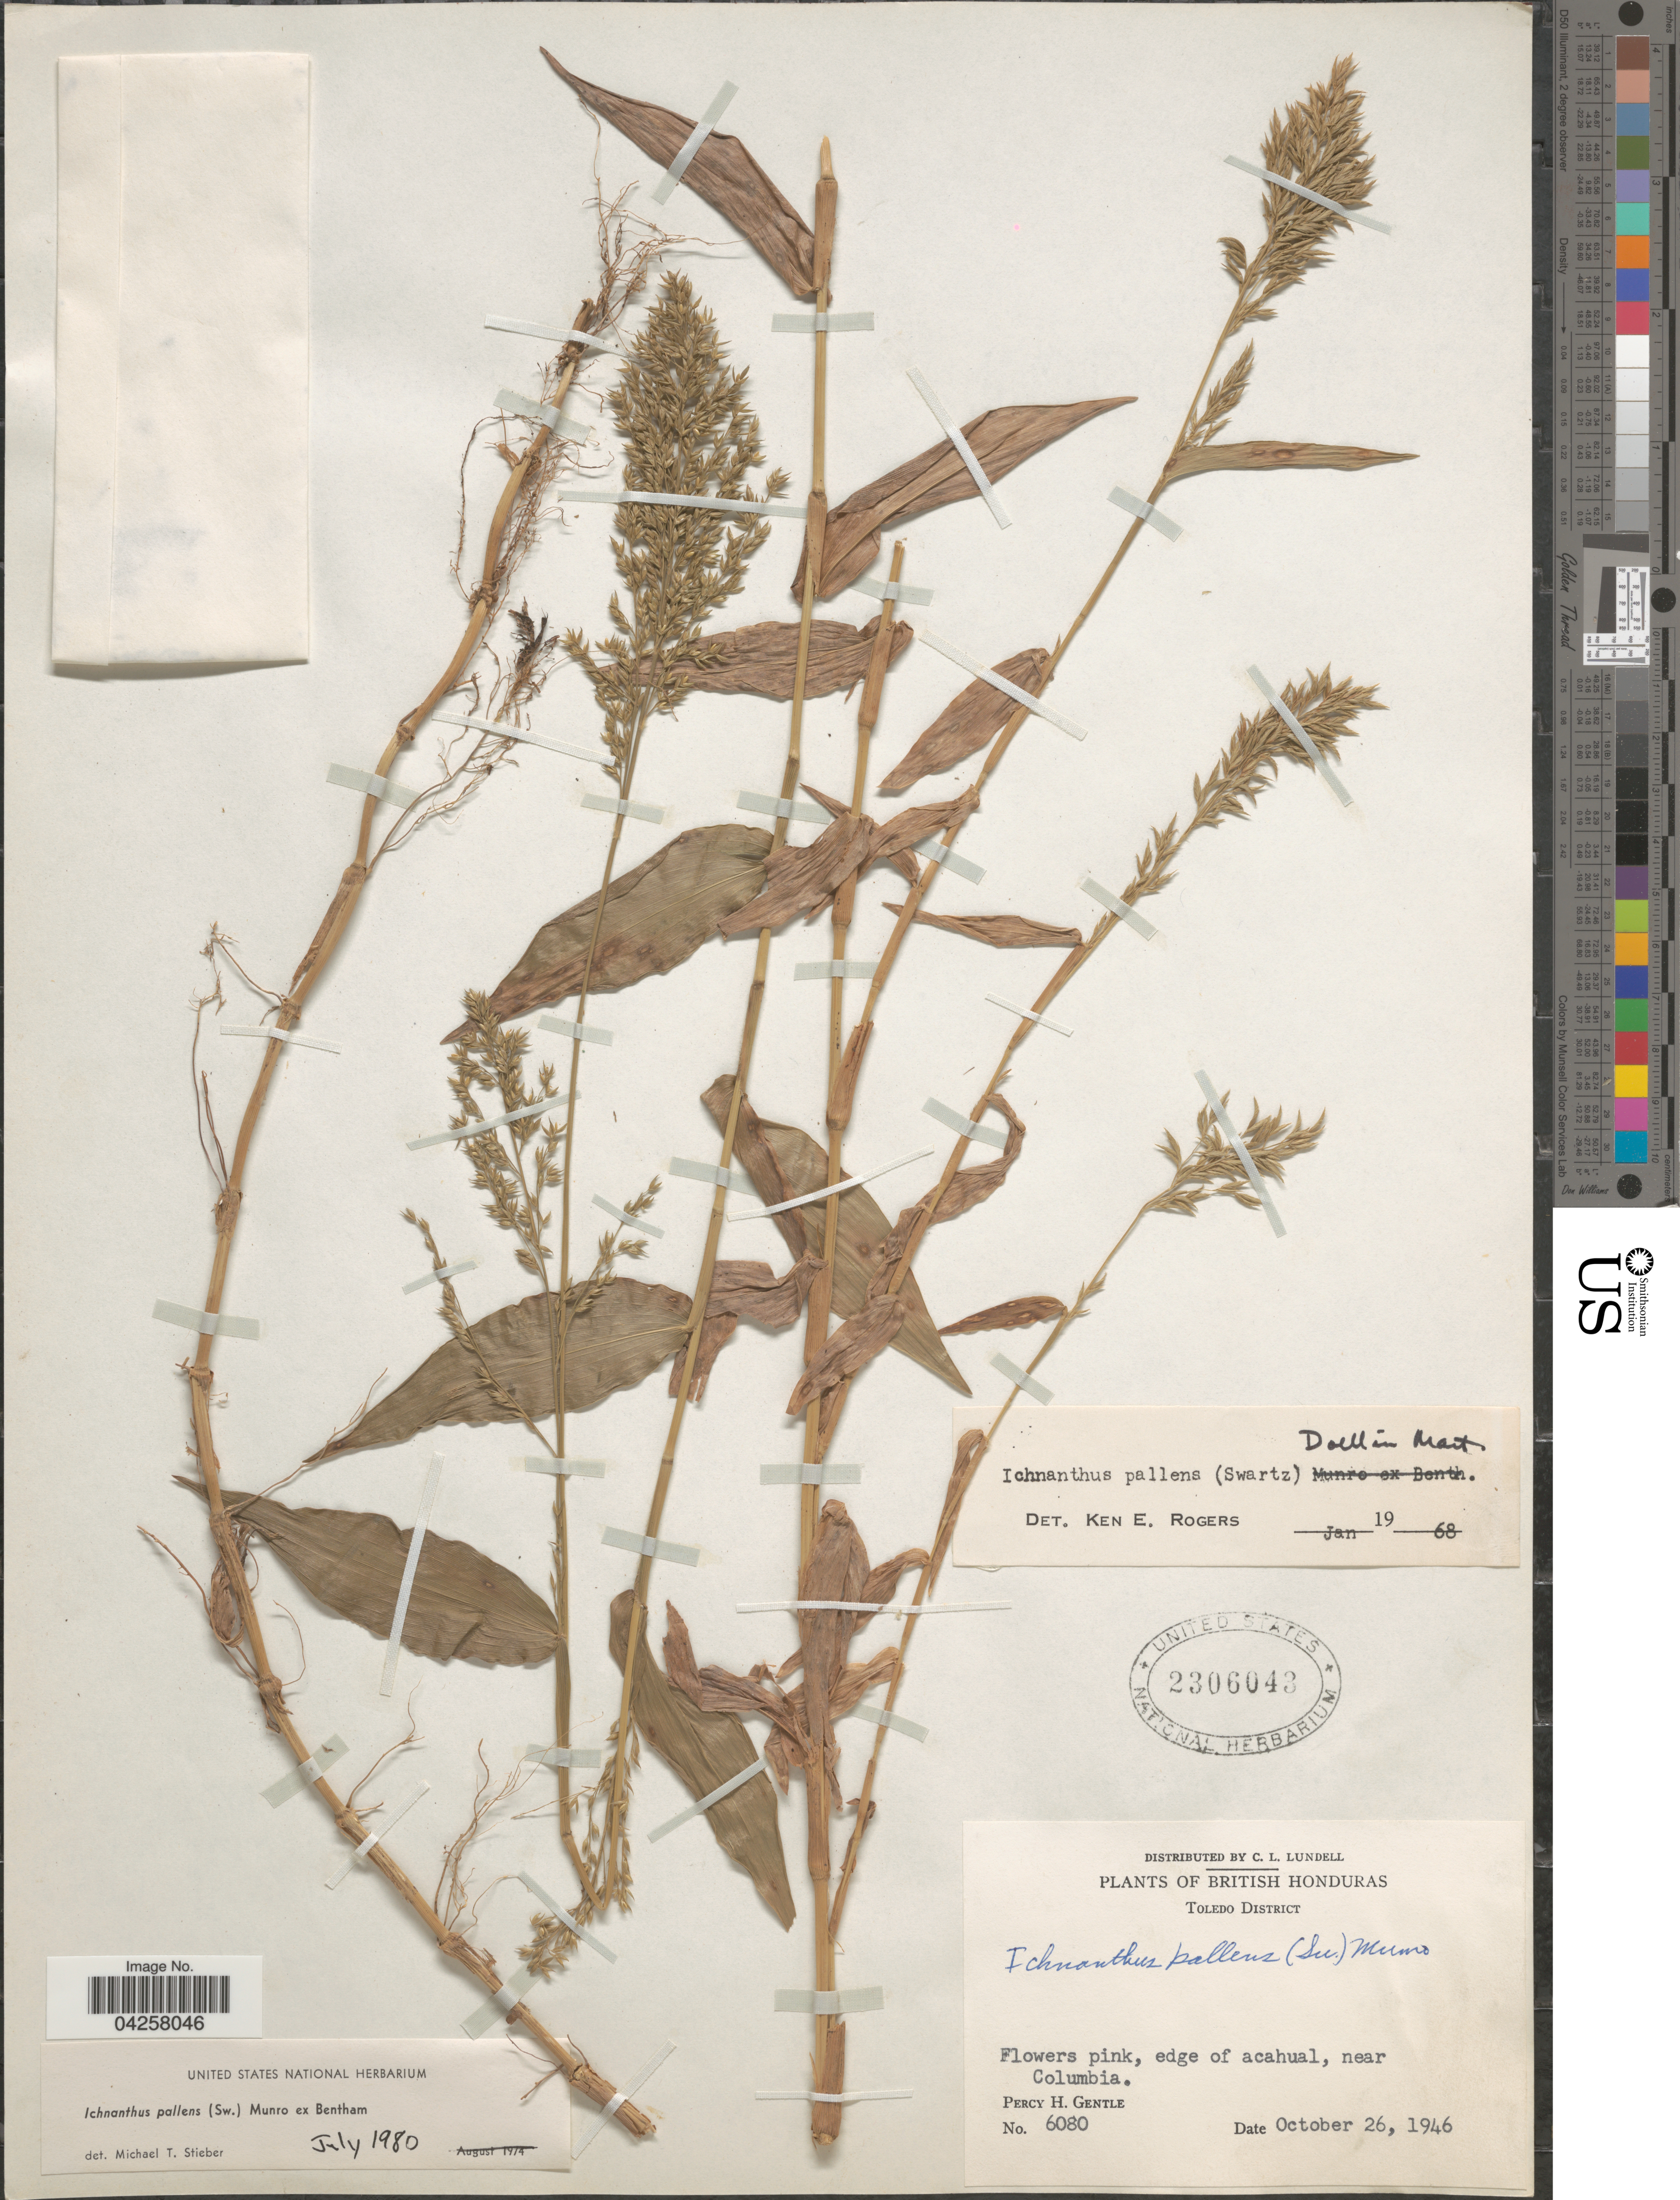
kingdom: Plantae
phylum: Tracheophyta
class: Liliopsida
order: Poales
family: Poaceae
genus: Ichnanthus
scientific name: Ichnanthus pallens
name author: (Sw.) Munro ex Benth.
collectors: P. H. Gentle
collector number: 6080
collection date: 1946-10-26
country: Belize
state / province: Toledo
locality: British Honduras. Toledo District. Flowers pink, edge of acahual, near Columbia.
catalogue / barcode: US 2306043